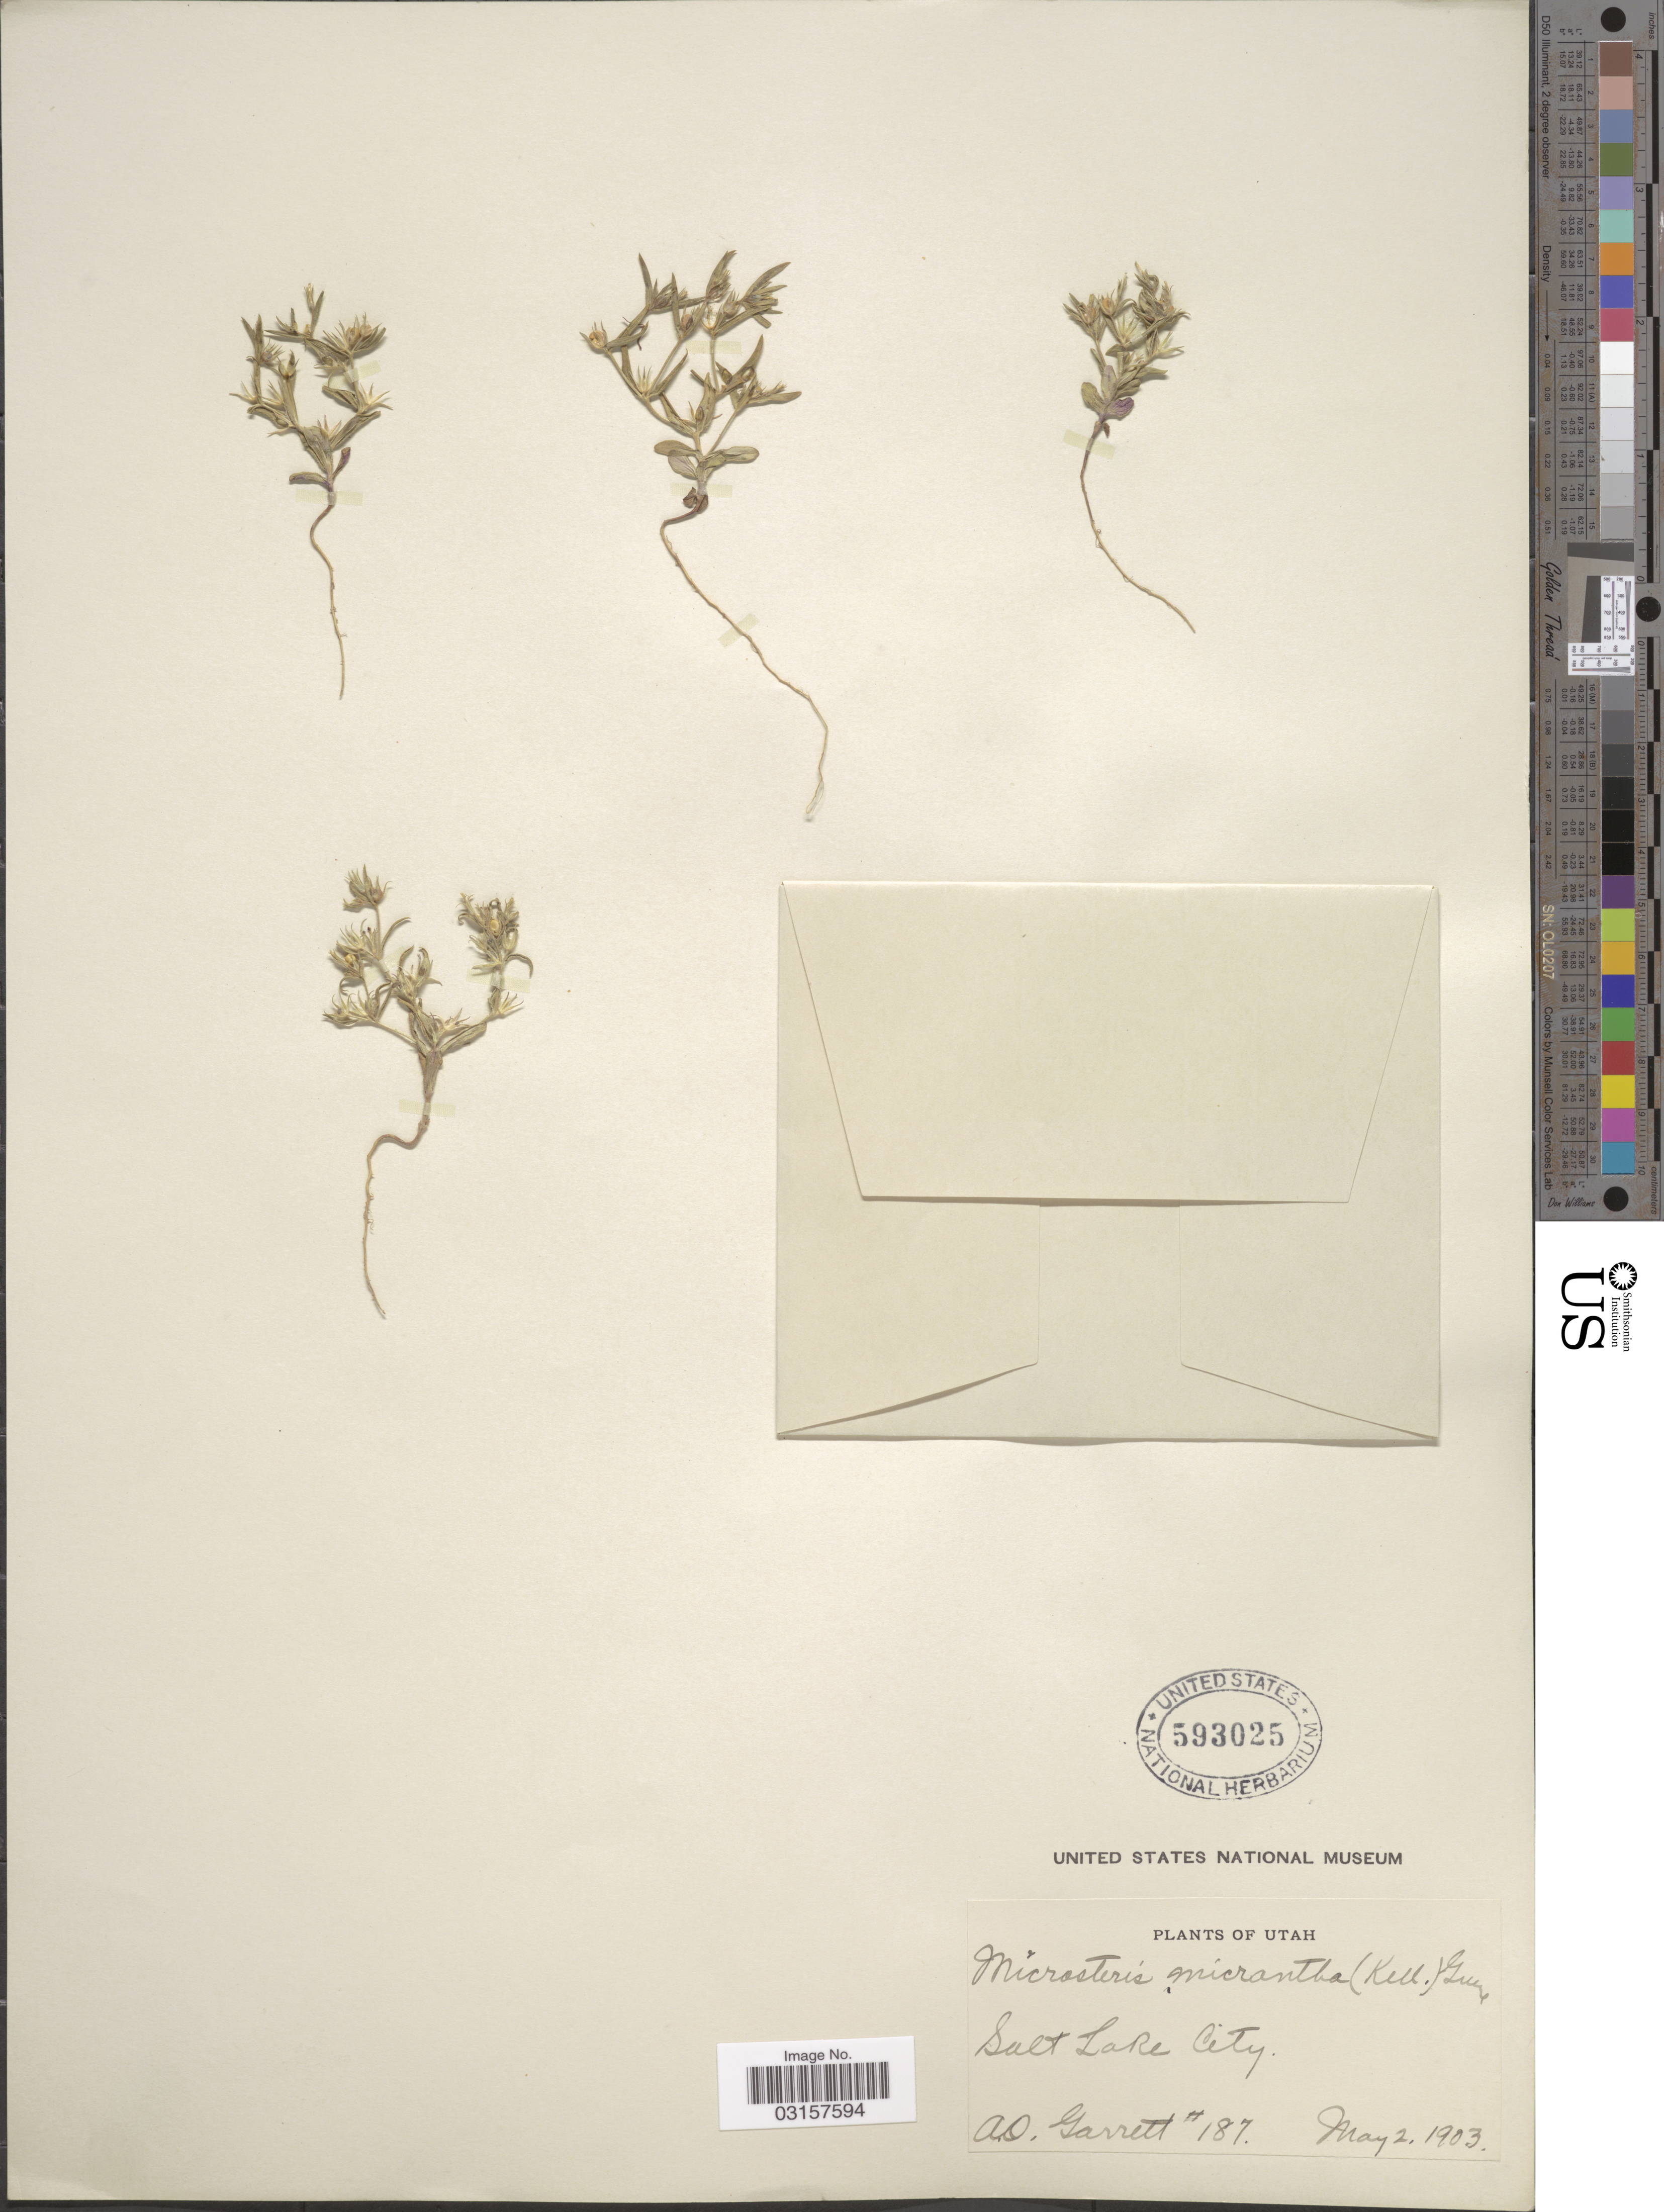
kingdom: Plantae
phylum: Tracheophyta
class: Magnoliopsida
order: Ericales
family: Polemoniaceae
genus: Microsteris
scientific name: Microsteris gracilis var. gracilis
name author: (Hook.) Greene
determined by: (US) Smithsonian Institution - National Museum of Natural History - Department of Botany (UNITED STATES)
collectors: A. O. Garrett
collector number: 187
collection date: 1903-05-02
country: United States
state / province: Utah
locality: Salt Lake City.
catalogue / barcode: US 593025